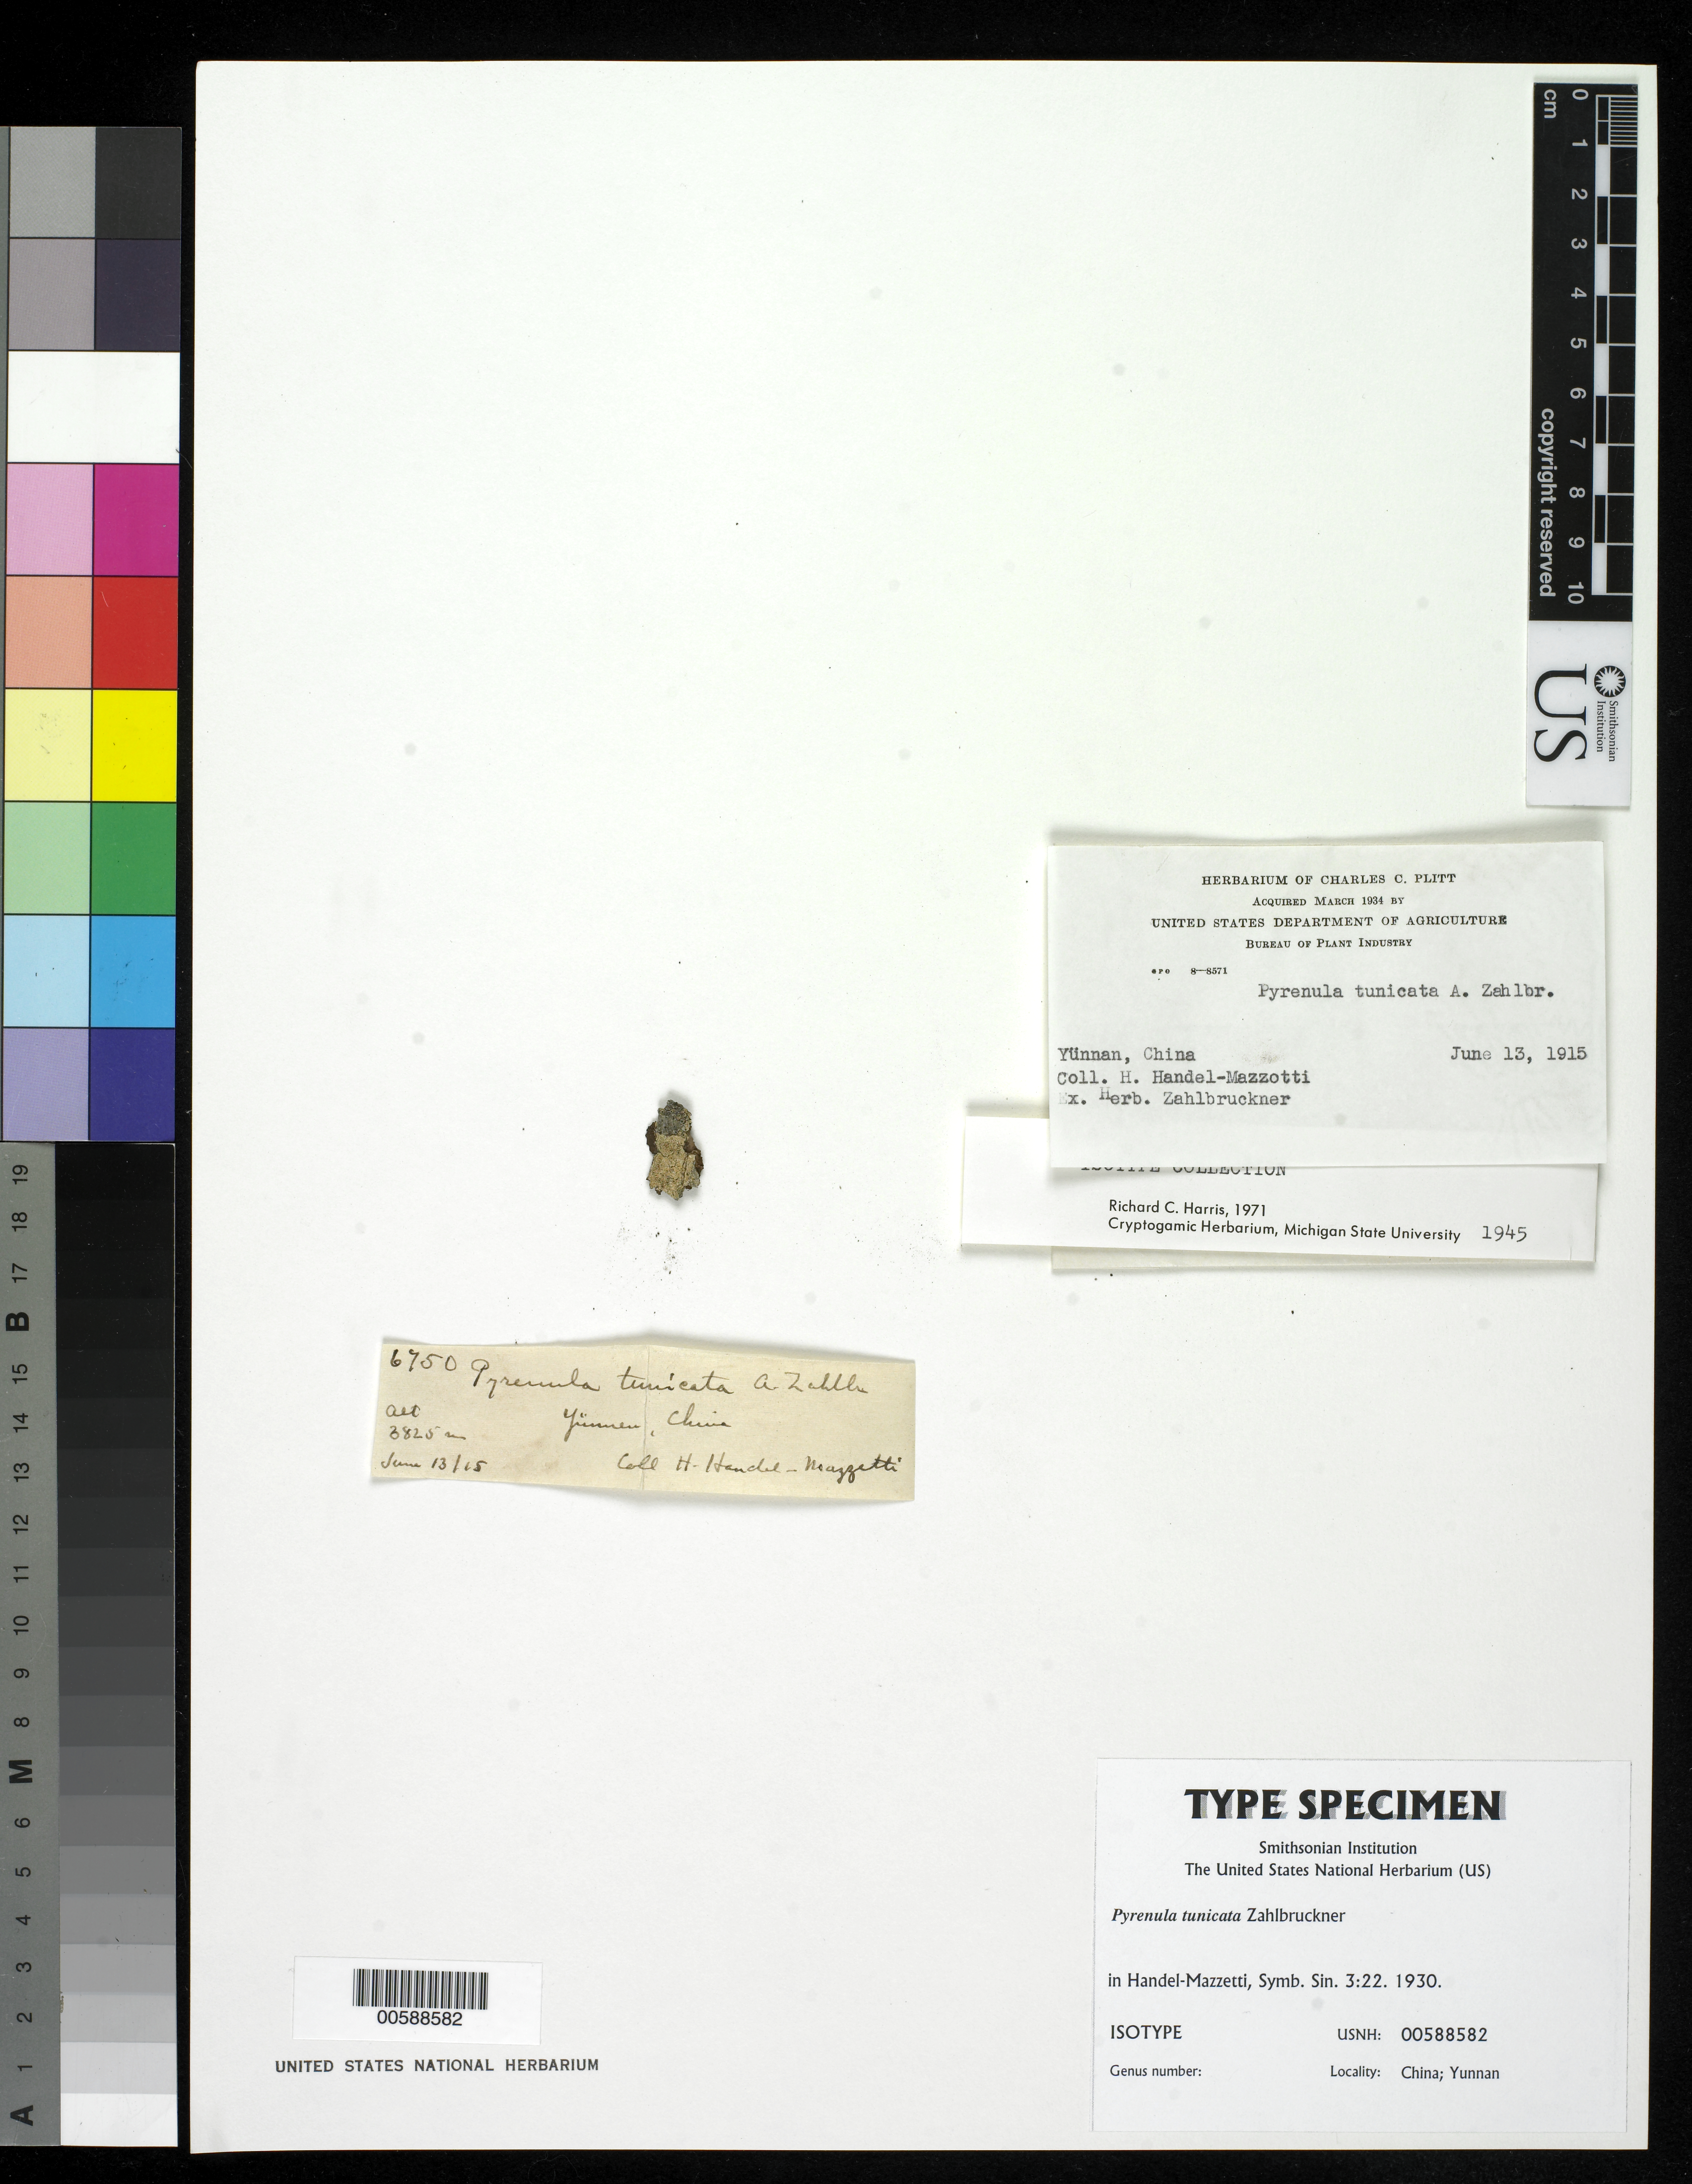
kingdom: Fungi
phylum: Ascomycota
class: Eurotiomycetes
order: Pyrenulales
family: Pyrenulaceae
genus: Pyrenula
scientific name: Pyrenula tunicata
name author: Zahlbr. in Hand.-Mazz.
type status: Isotype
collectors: H. Handel-Mazzetti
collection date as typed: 13 Jun 1915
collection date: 1915-06-13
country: China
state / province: Yunnan